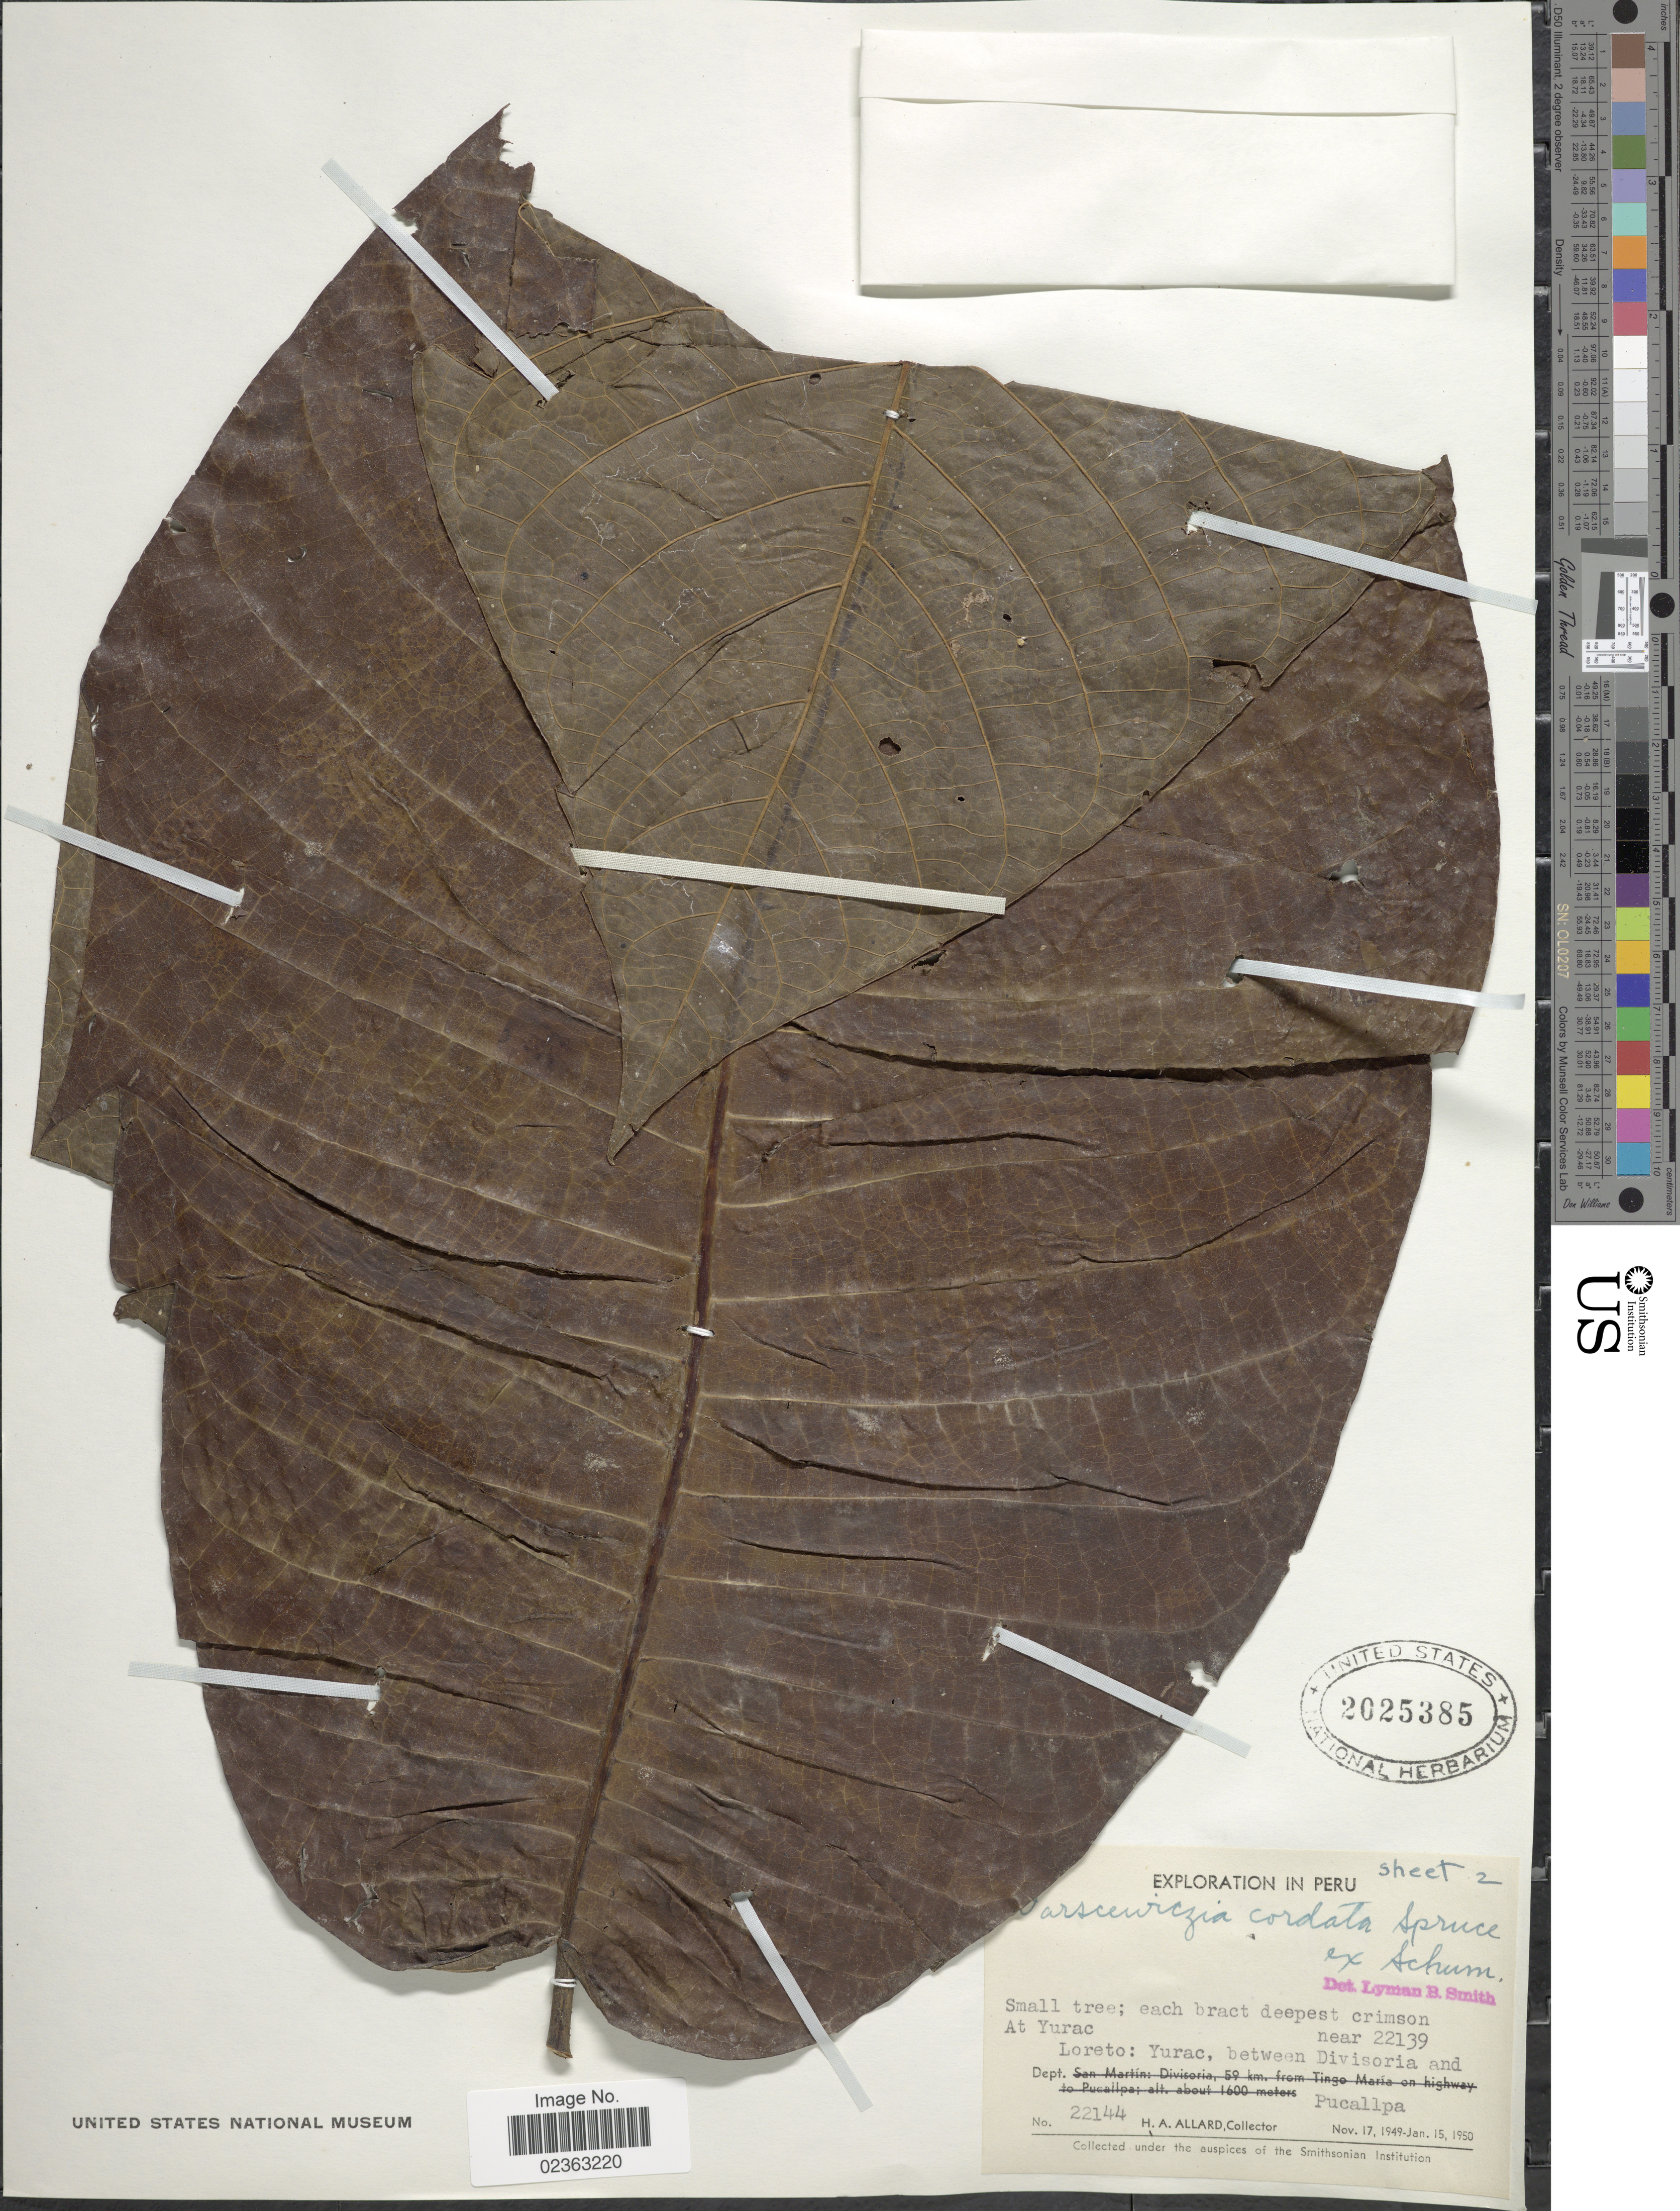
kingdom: Plantae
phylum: Tracheophyta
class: Magnoliopsida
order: Gentianales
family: Rubiaceae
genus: Warszewiczia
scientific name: Warszewiczia cordata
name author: Spruce ex K. Schum.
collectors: H. A. Allard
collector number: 22144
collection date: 1949-11-17/1950-01-15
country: Peru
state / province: Loreto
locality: At Yurac, near 22139, Yuracm between Divisoria and Pucallpa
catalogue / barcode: US 2025385